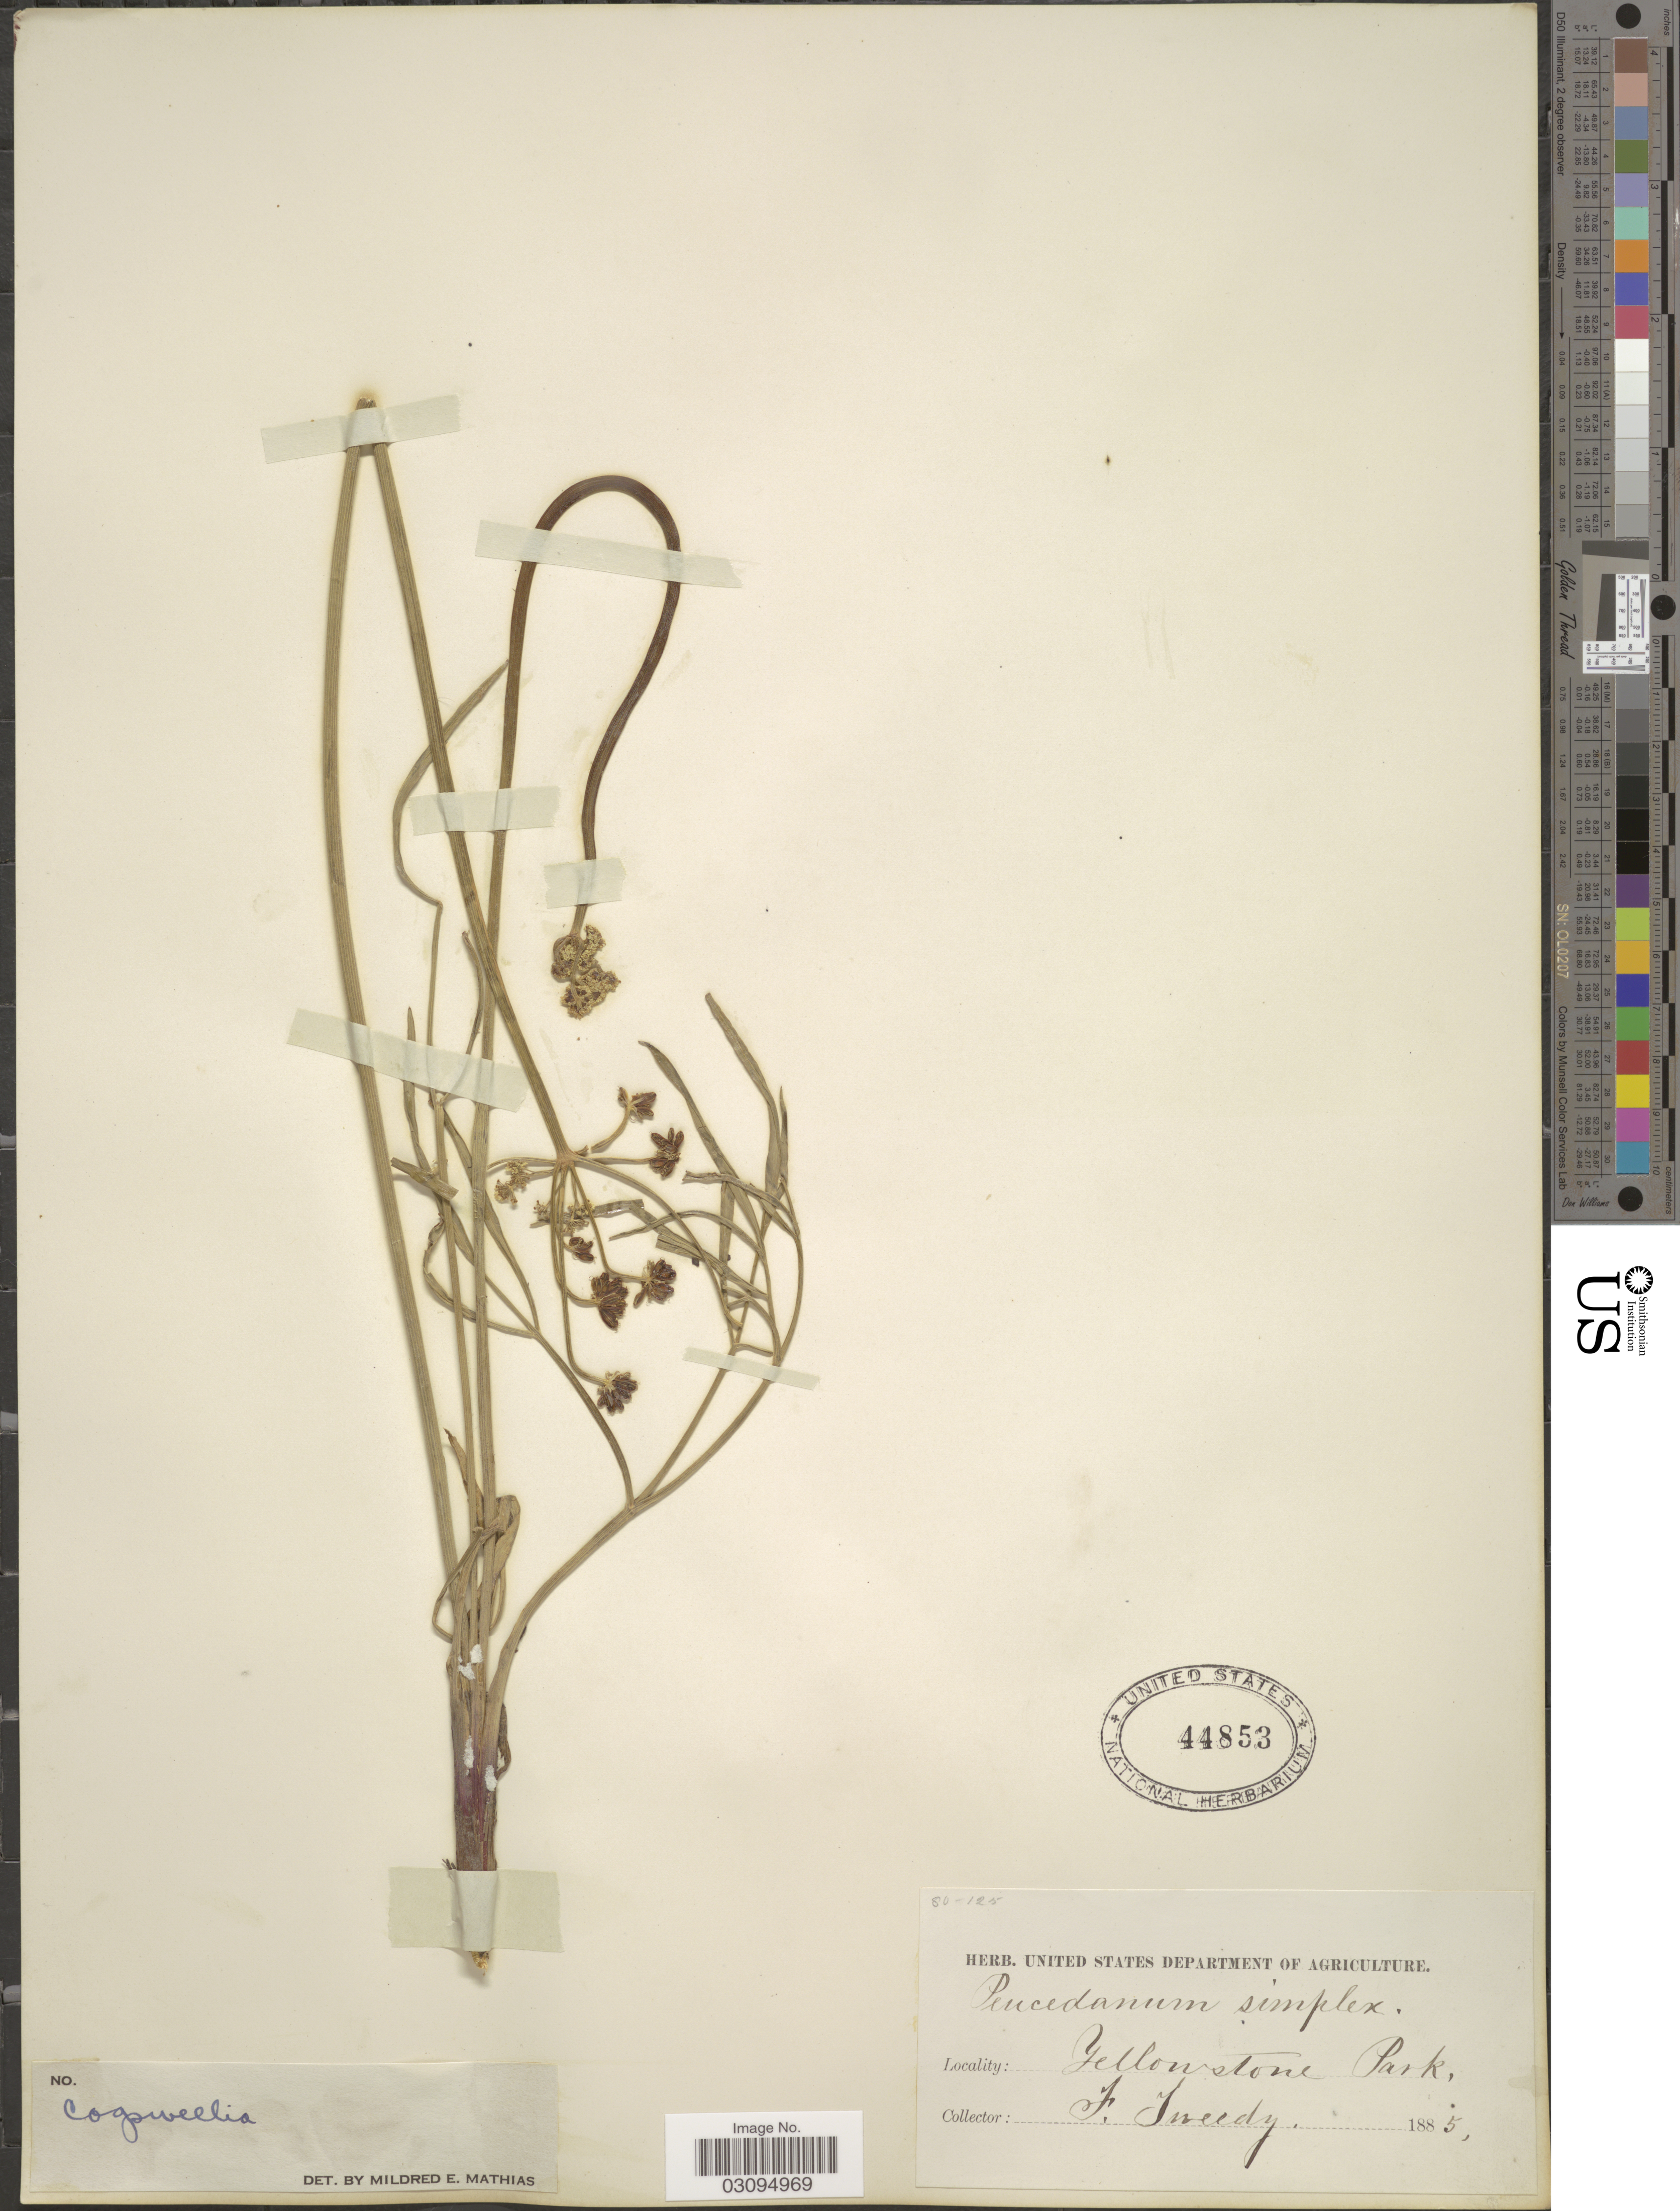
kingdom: Plantae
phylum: Tracheophyta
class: Magnoliopsida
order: Apiales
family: Apiaceae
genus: Lomatium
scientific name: Lomatium simplex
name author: (Nutt. ex S. Watson) J.F. Macbr.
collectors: F. Tweedy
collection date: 1885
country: United States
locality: Yellowstone Park.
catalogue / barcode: US 44853